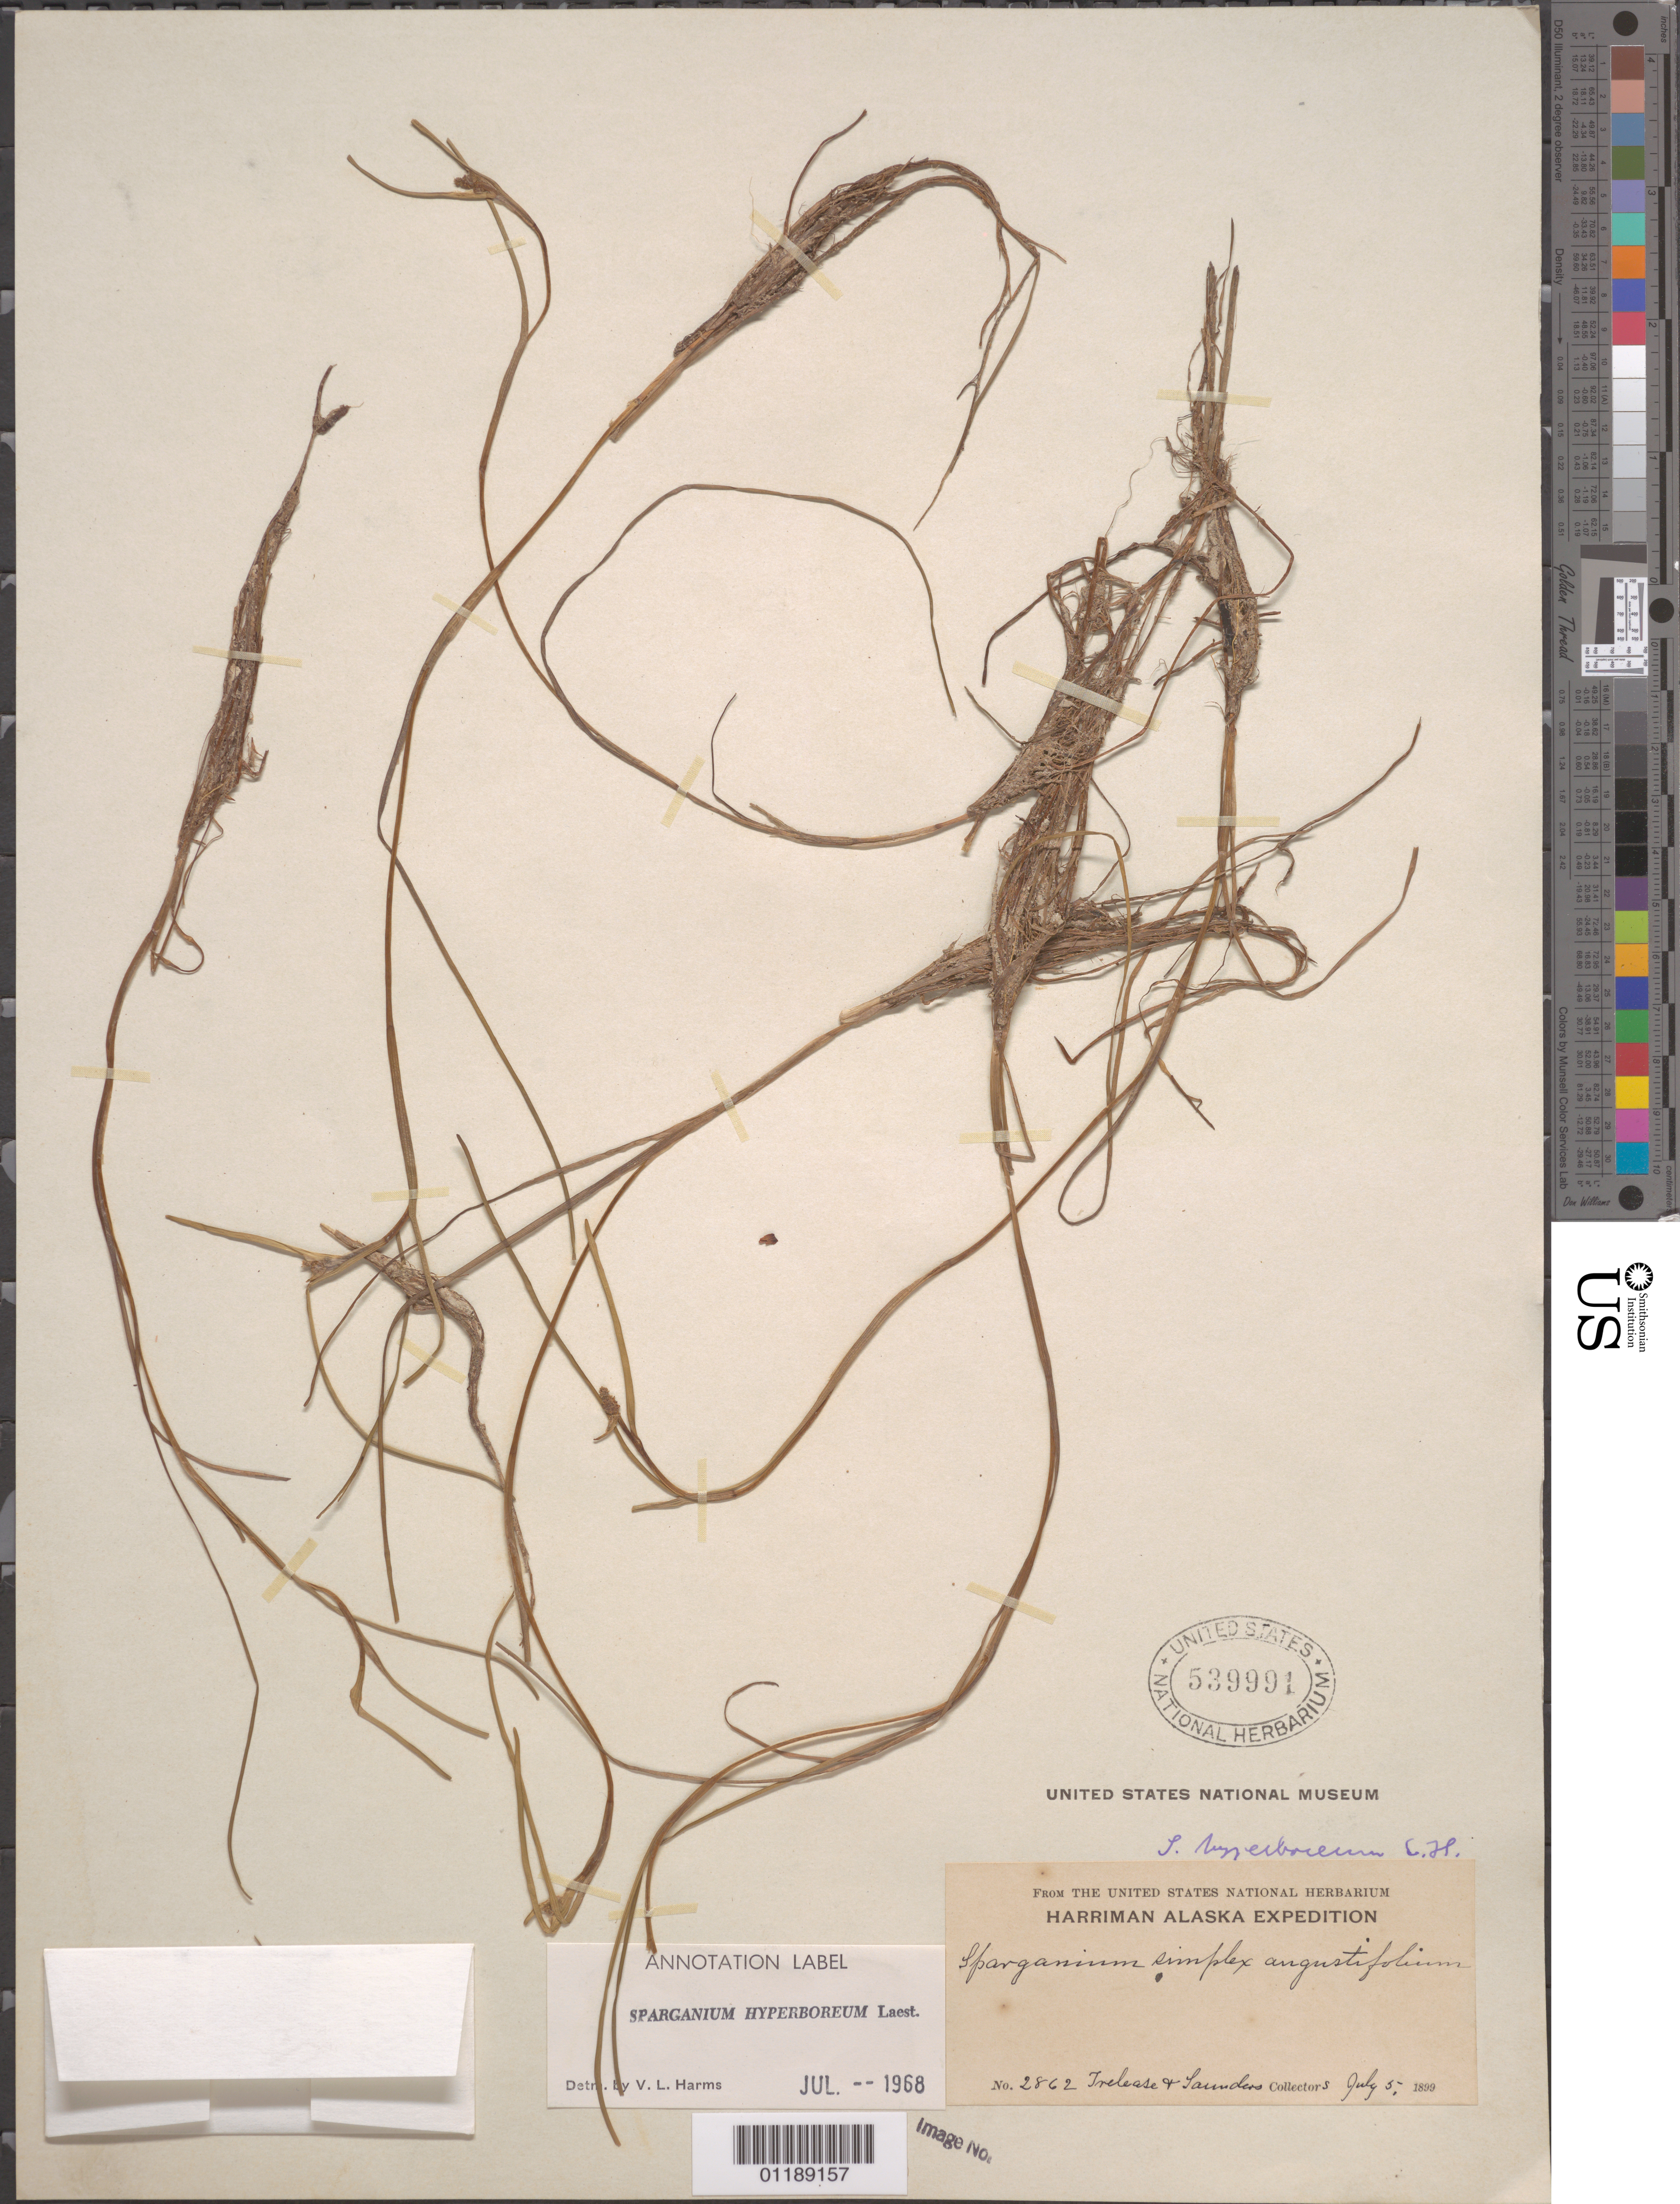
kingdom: Plantae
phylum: Tracheophyta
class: Liliopsida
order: Poales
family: Typhaceae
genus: Sparganium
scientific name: Sparganium hyperboreum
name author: Beurl. ex Laest.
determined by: Harms, V. L.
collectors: W. Trelease & D. Saunders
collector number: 2862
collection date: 1899-07-05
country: United States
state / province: Alaska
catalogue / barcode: US 539991